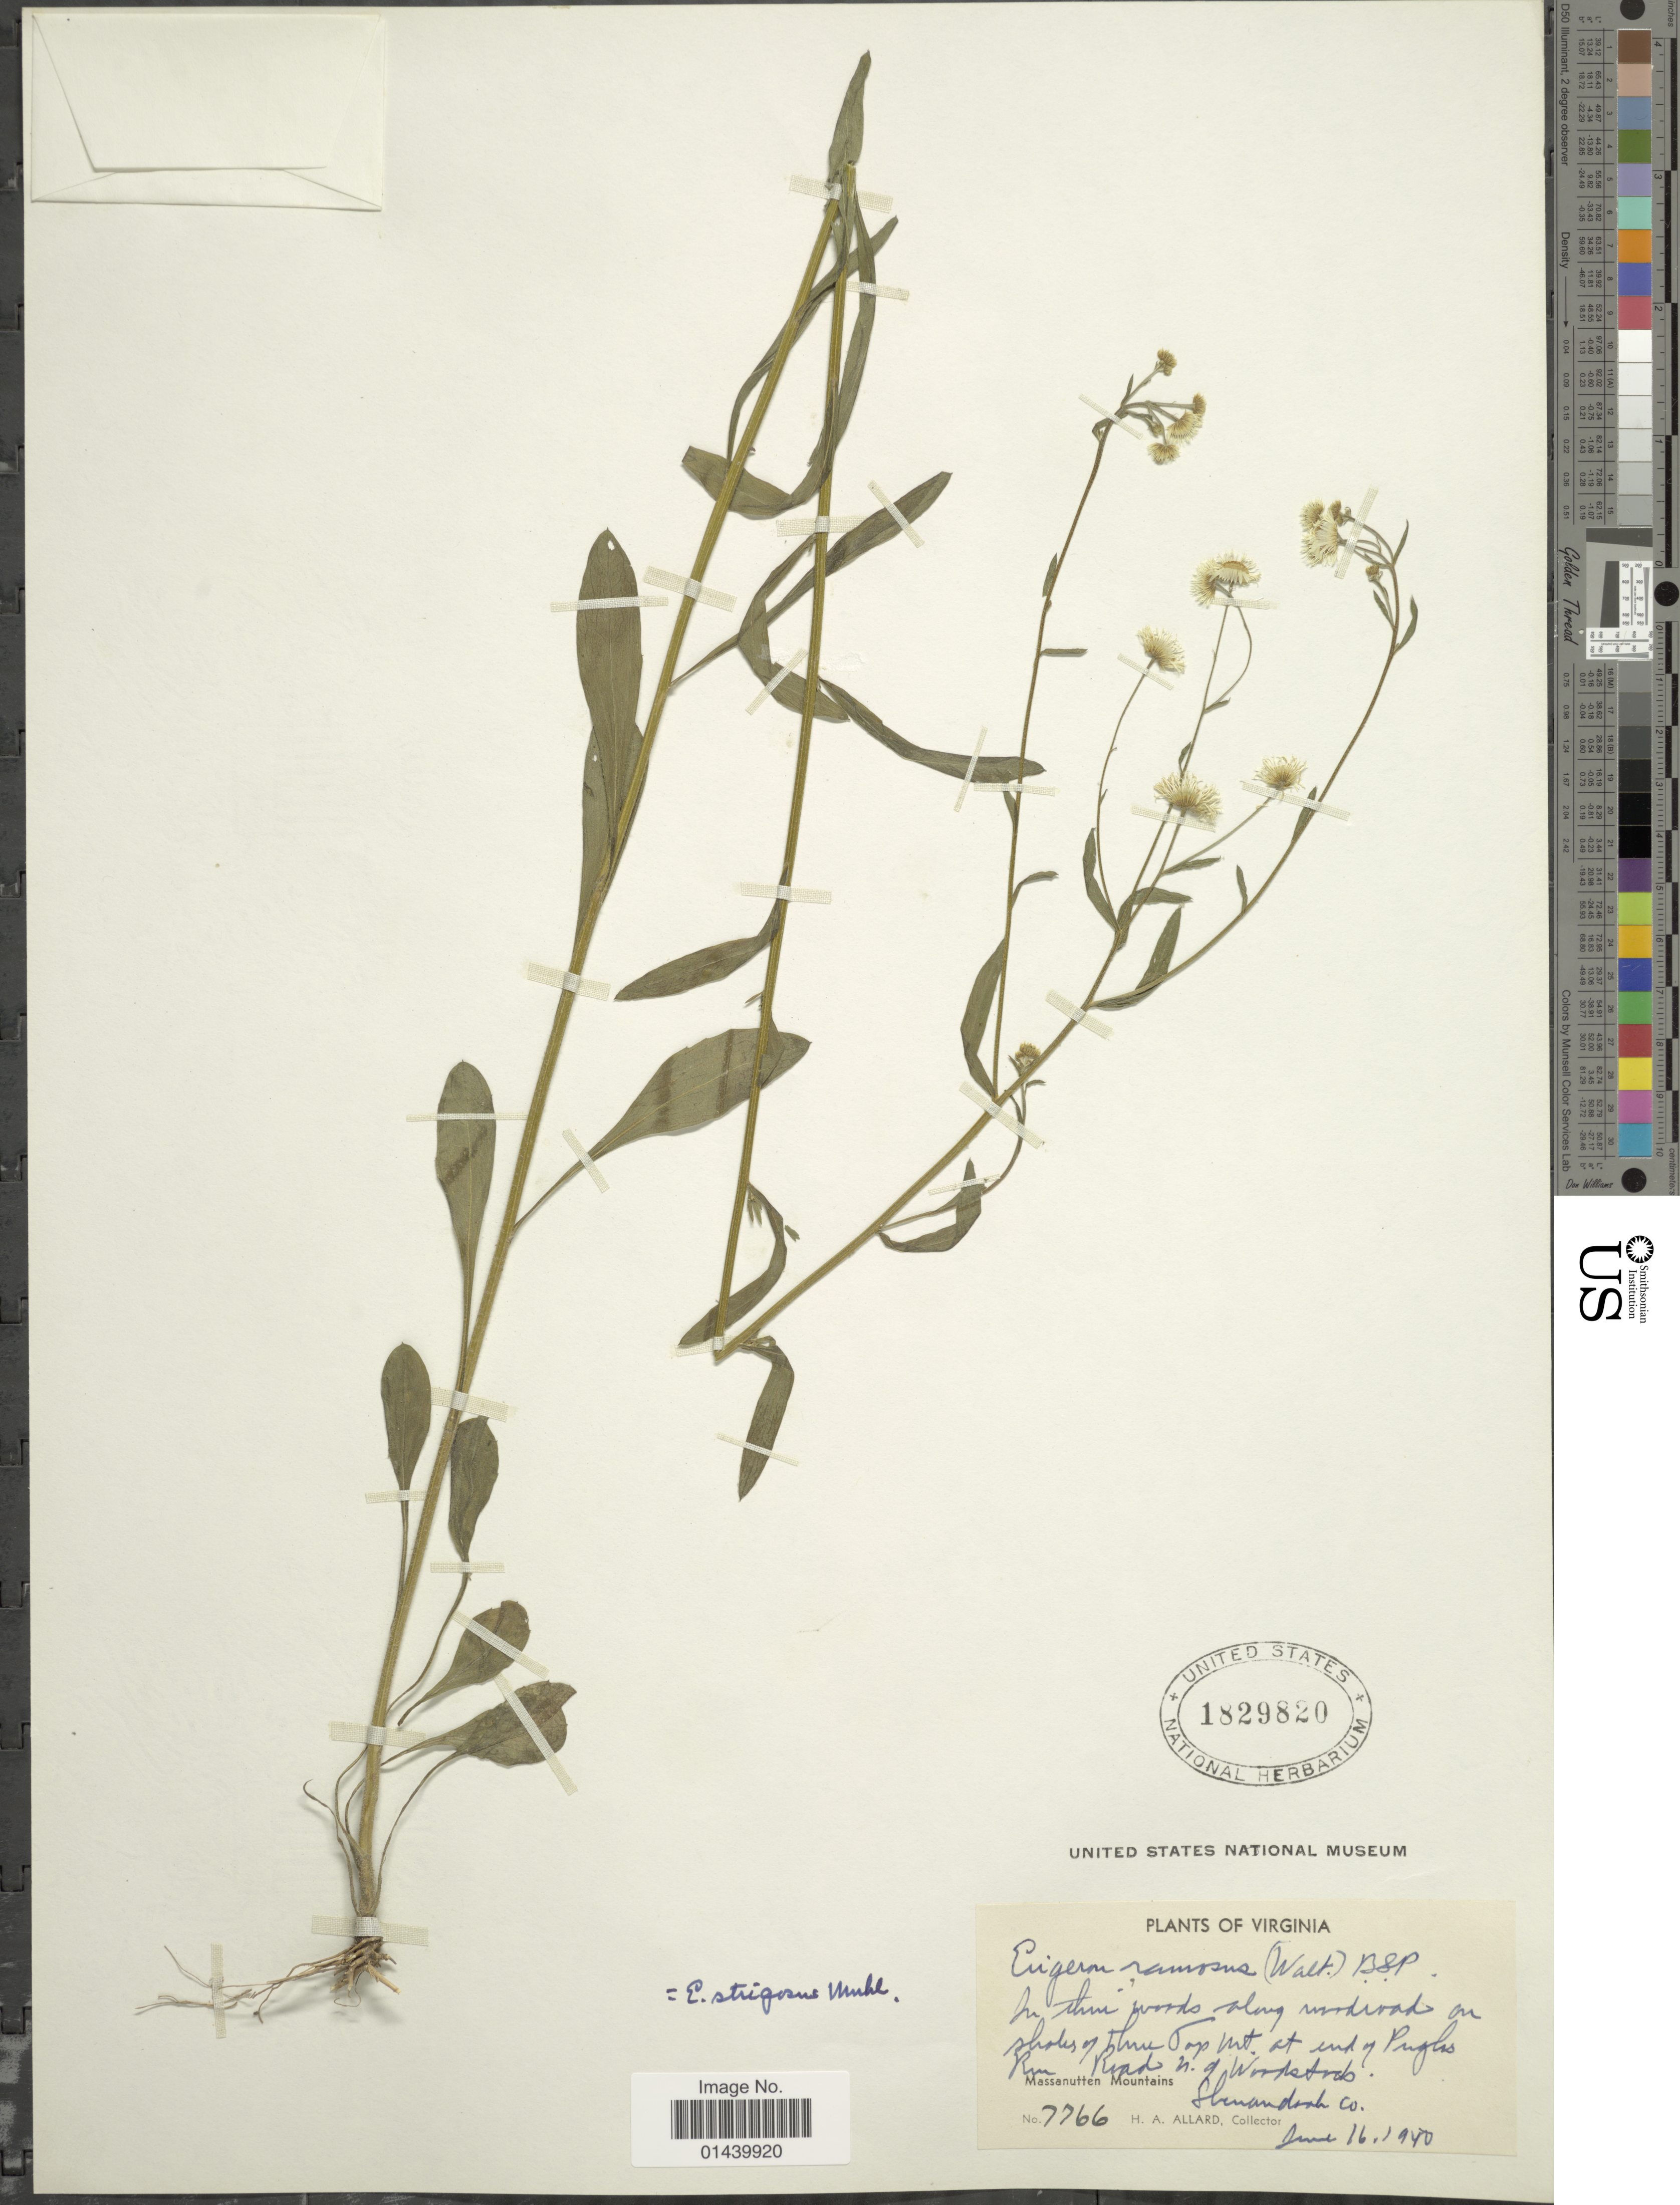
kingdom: Plantae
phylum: Tracheophyta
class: Magnoliopsida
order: Asterales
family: Asteraceae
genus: Erigeron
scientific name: Erigeron strigosus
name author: Muhl. ex Willd.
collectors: H. A. Allard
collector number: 7766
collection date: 1940-06-16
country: United States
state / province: Virginia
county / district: Shenandoah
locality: Slopes of Tree Top Mt. at end of Pughs Run Road N. of Woodstock. Massanutten Mountains.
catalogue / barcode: US 1829820